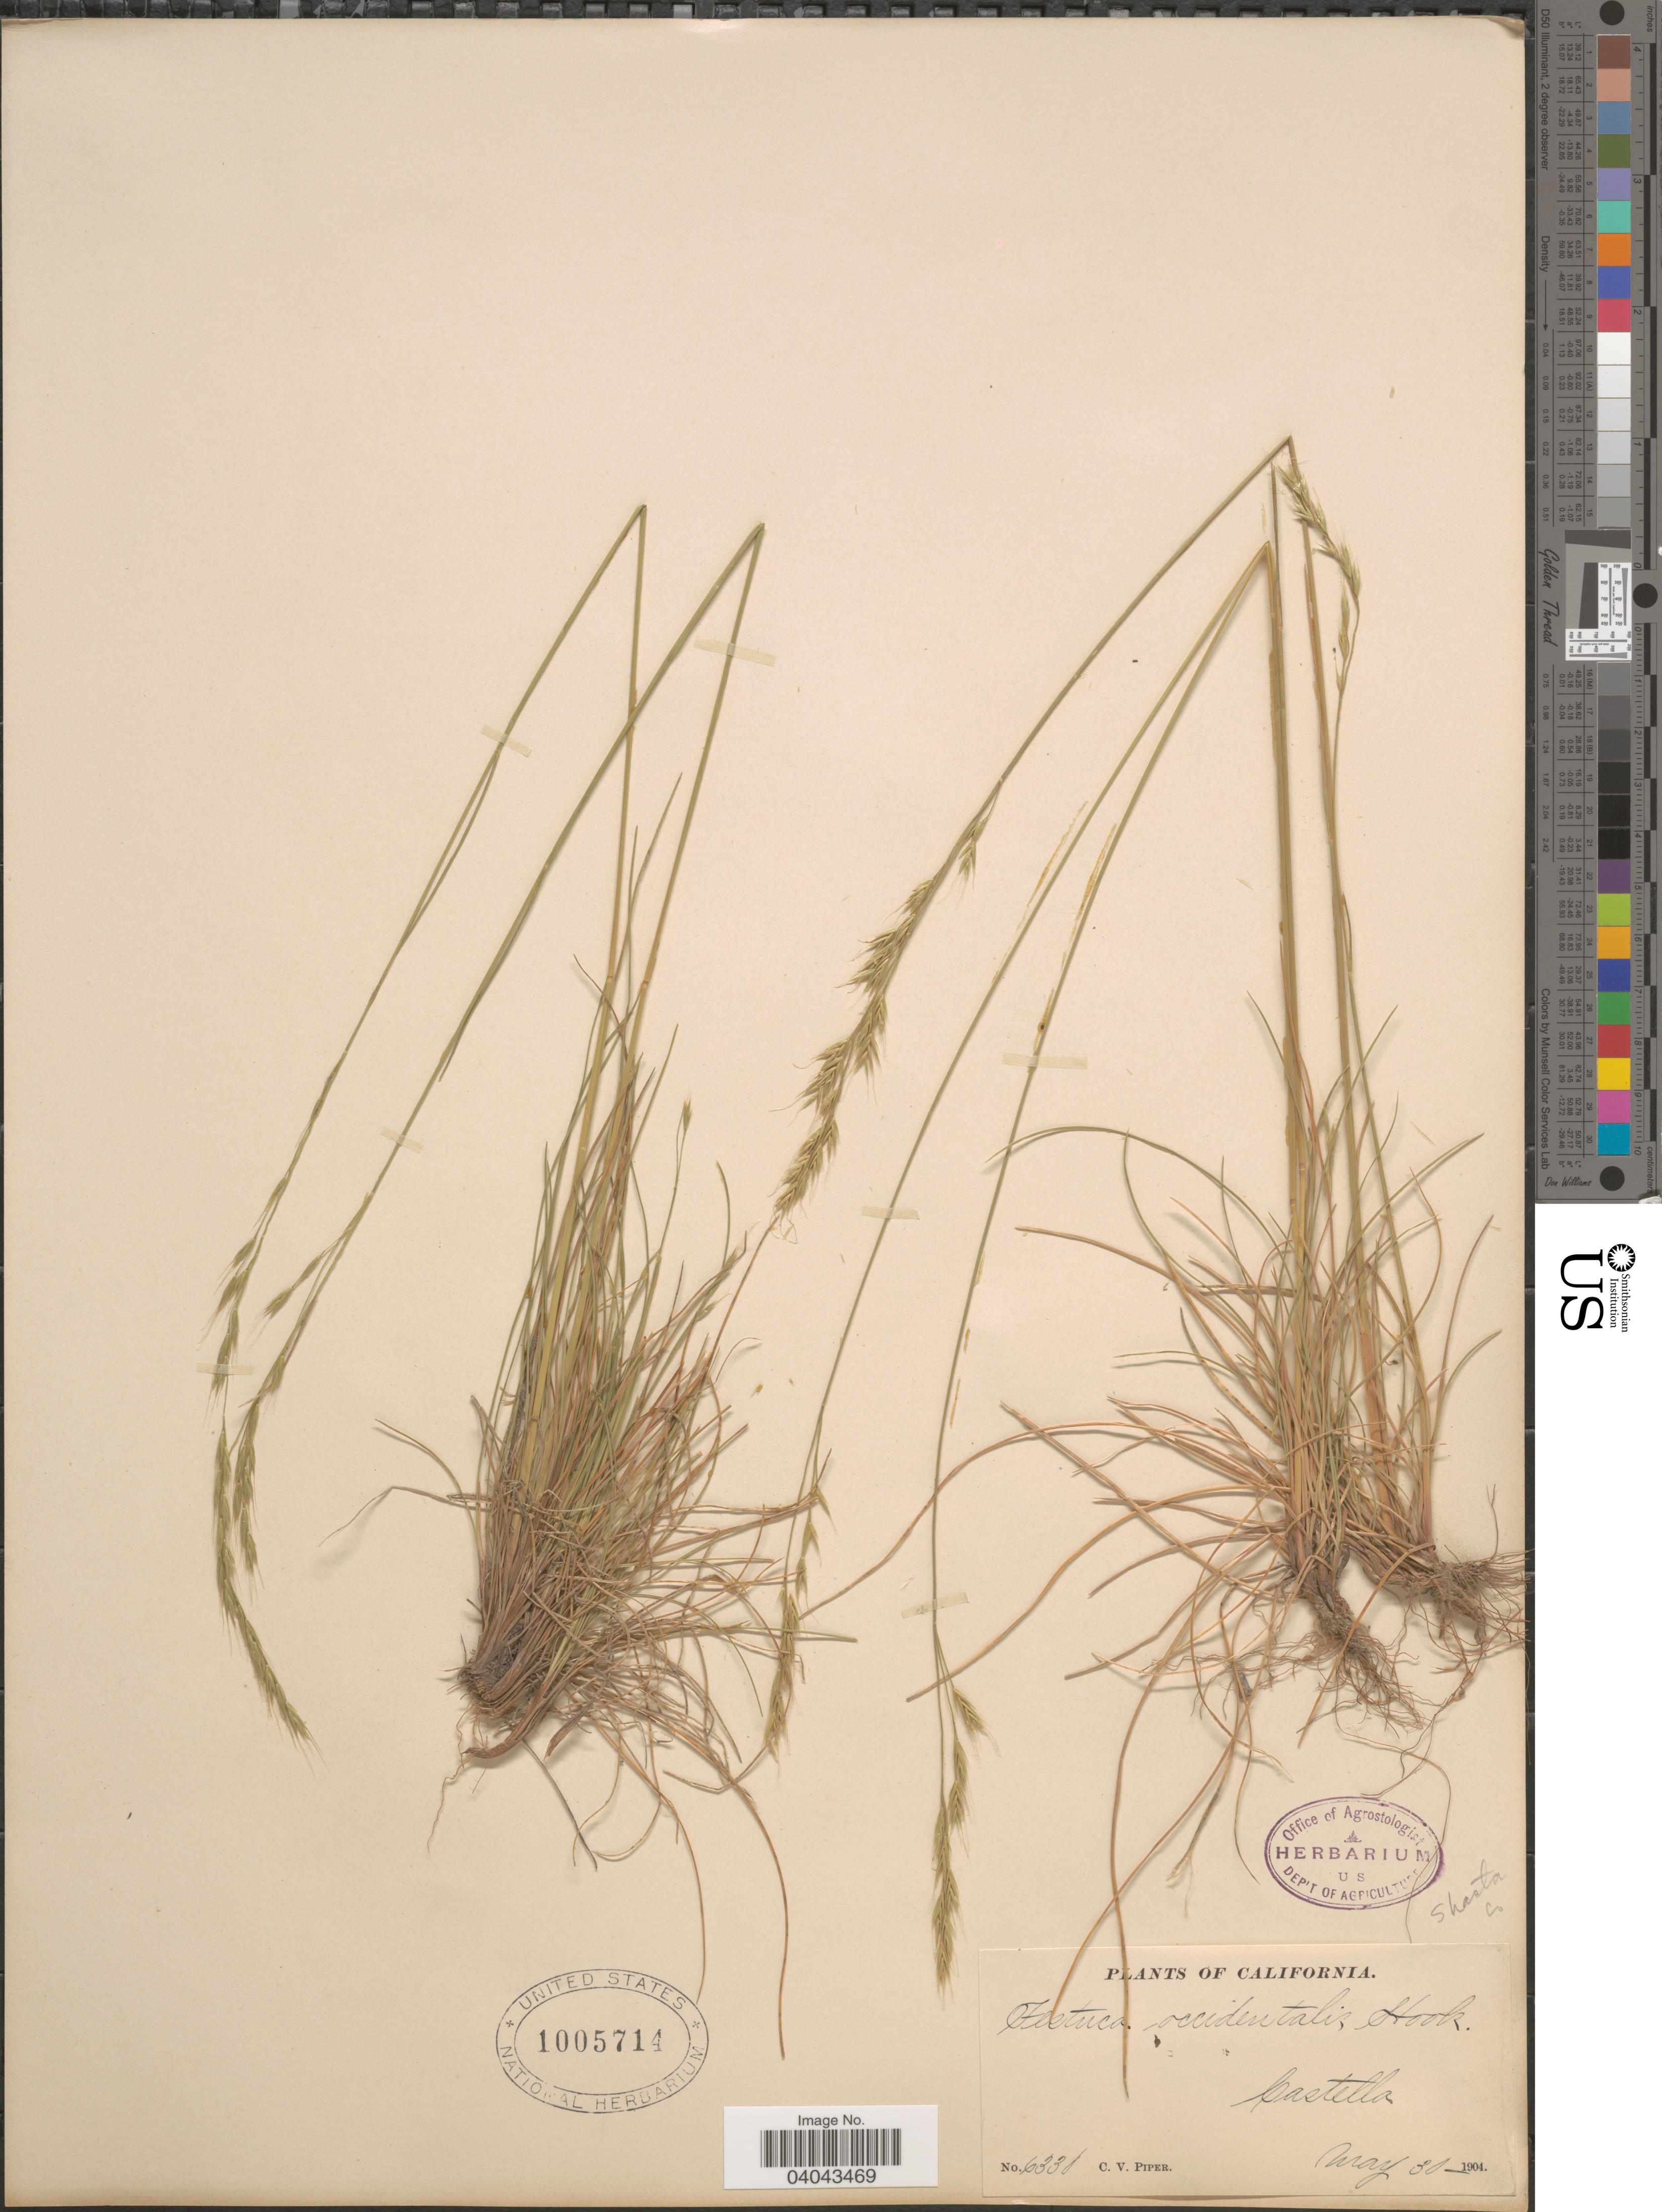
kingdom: Plantae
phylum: Tracheophyta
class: Liliopsida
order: Poales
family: Poaceae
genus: Festuca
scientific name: Festuca occidentalis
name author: Hook.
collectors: C. V. Piper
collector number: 6330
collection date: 1904-05-30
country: United States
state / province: California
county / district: Shasta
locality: Castella. Shasta Co.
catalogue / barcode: US 1005714